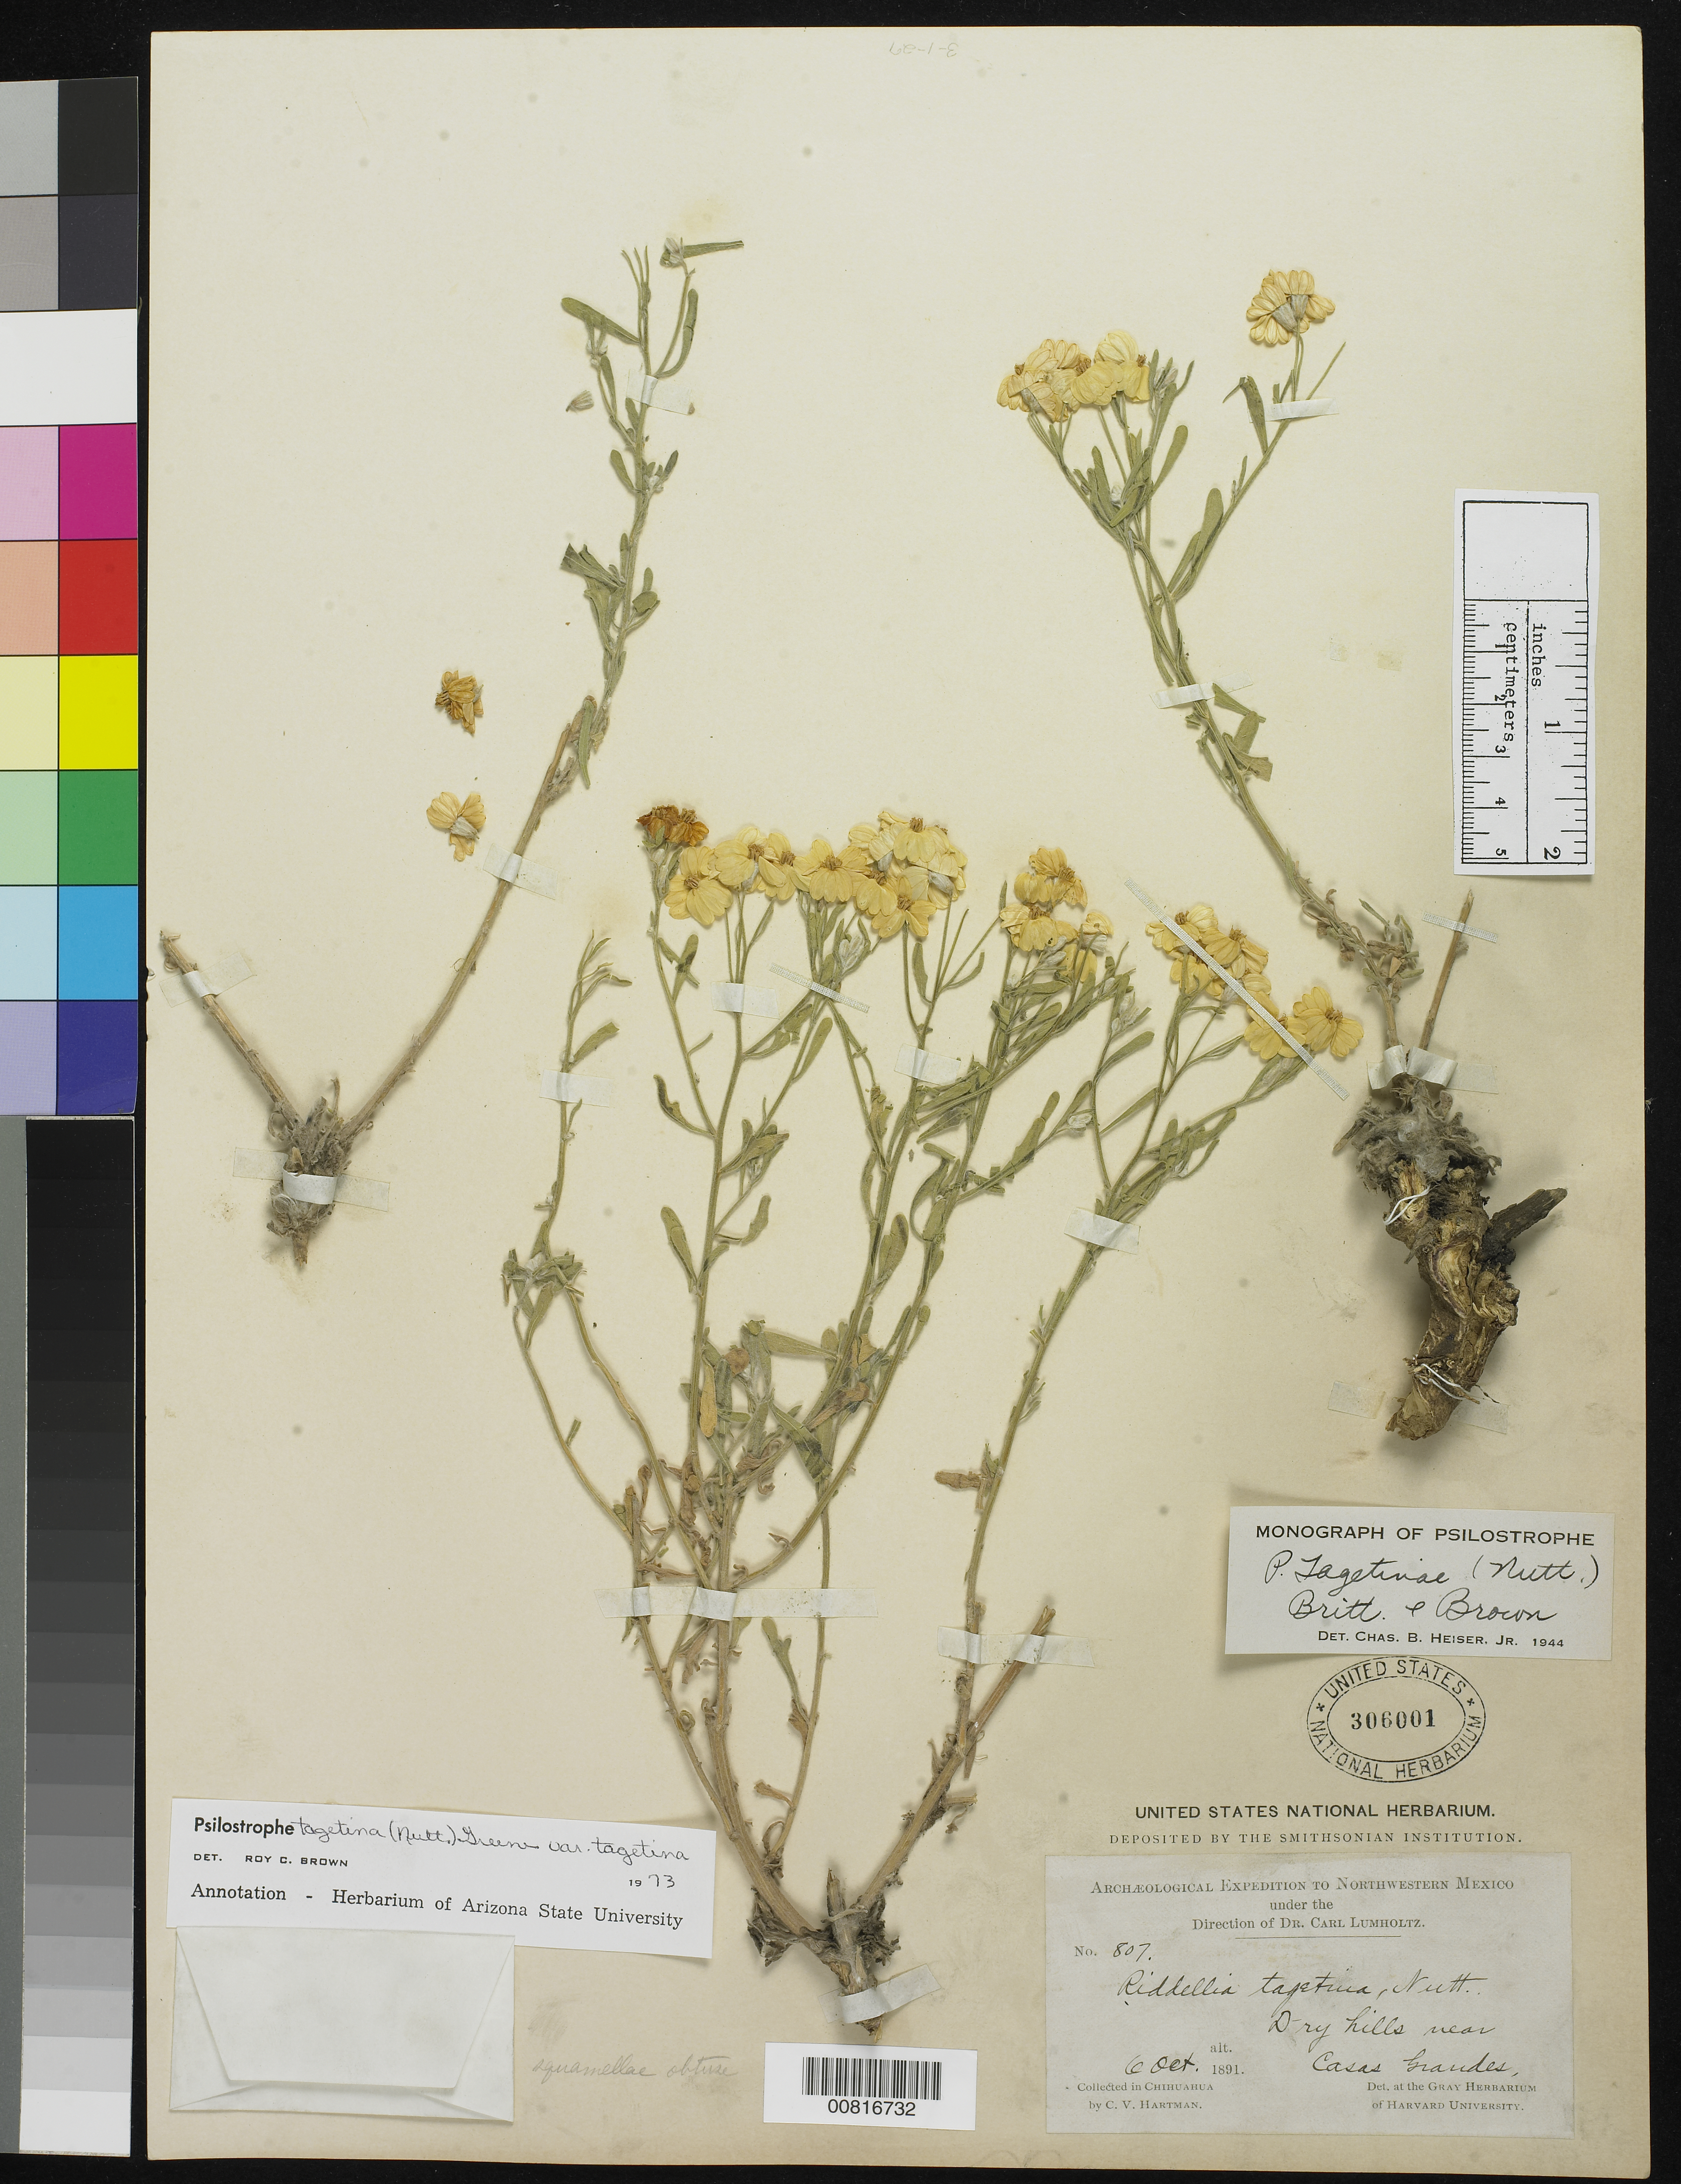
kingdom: Plantae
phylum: Tracheophyta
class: Magnoliopsida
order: Asterales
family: Asteraceae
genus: Psilostrophe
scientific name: Psilostrophe tagetina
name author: (Nutt.) Greene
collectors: C. V. Hartman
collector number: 807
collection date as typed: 06 Oct 1891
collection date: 1891-10-06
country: Mexico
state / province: Chihuahua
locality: Near Casas Grandes, Chihuahua.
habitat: Dry hills.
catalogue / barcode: US 306001